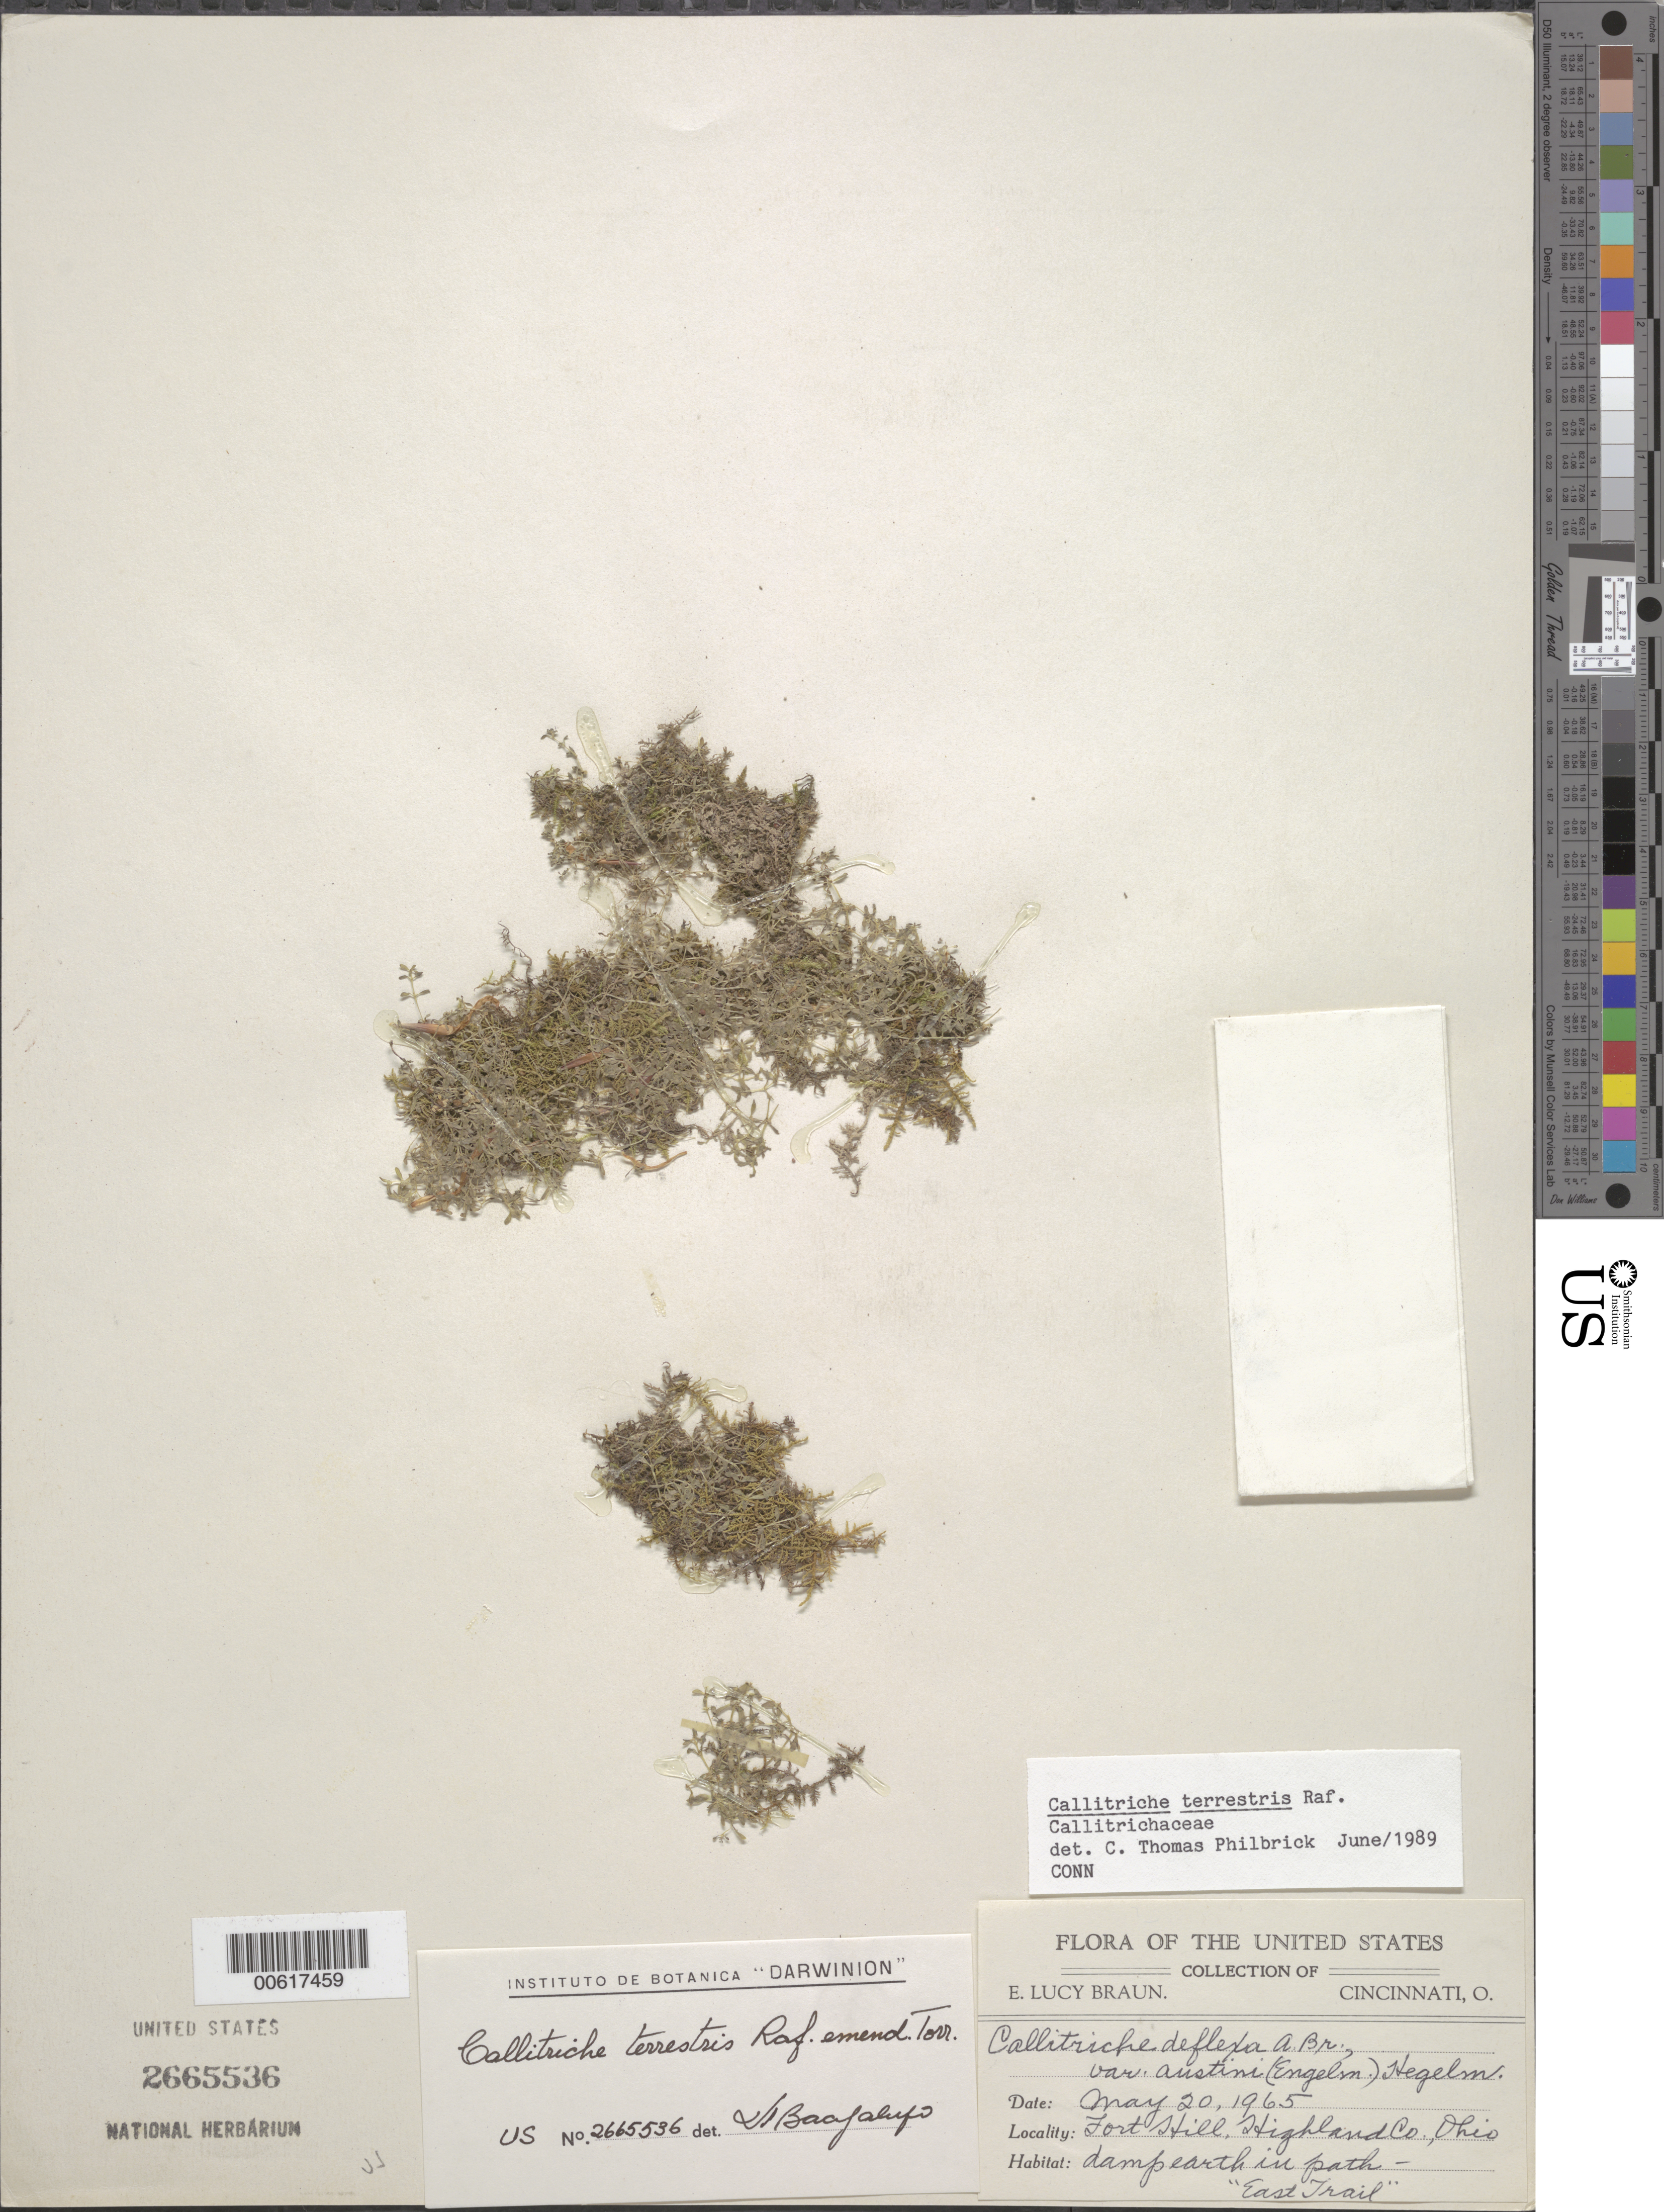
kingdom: Plantae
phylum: Tracheophyta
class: Magnoliopsida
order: Lamiales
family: Plantaginaceae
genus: Callitriche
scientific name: Callitriche terrestris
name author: Raf.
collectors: E. L. Braun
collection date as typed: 20 May 1965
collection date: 1965-05-20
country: United States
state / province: Ohio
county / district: Highland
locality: Fort Hill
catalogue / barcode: US 2665536